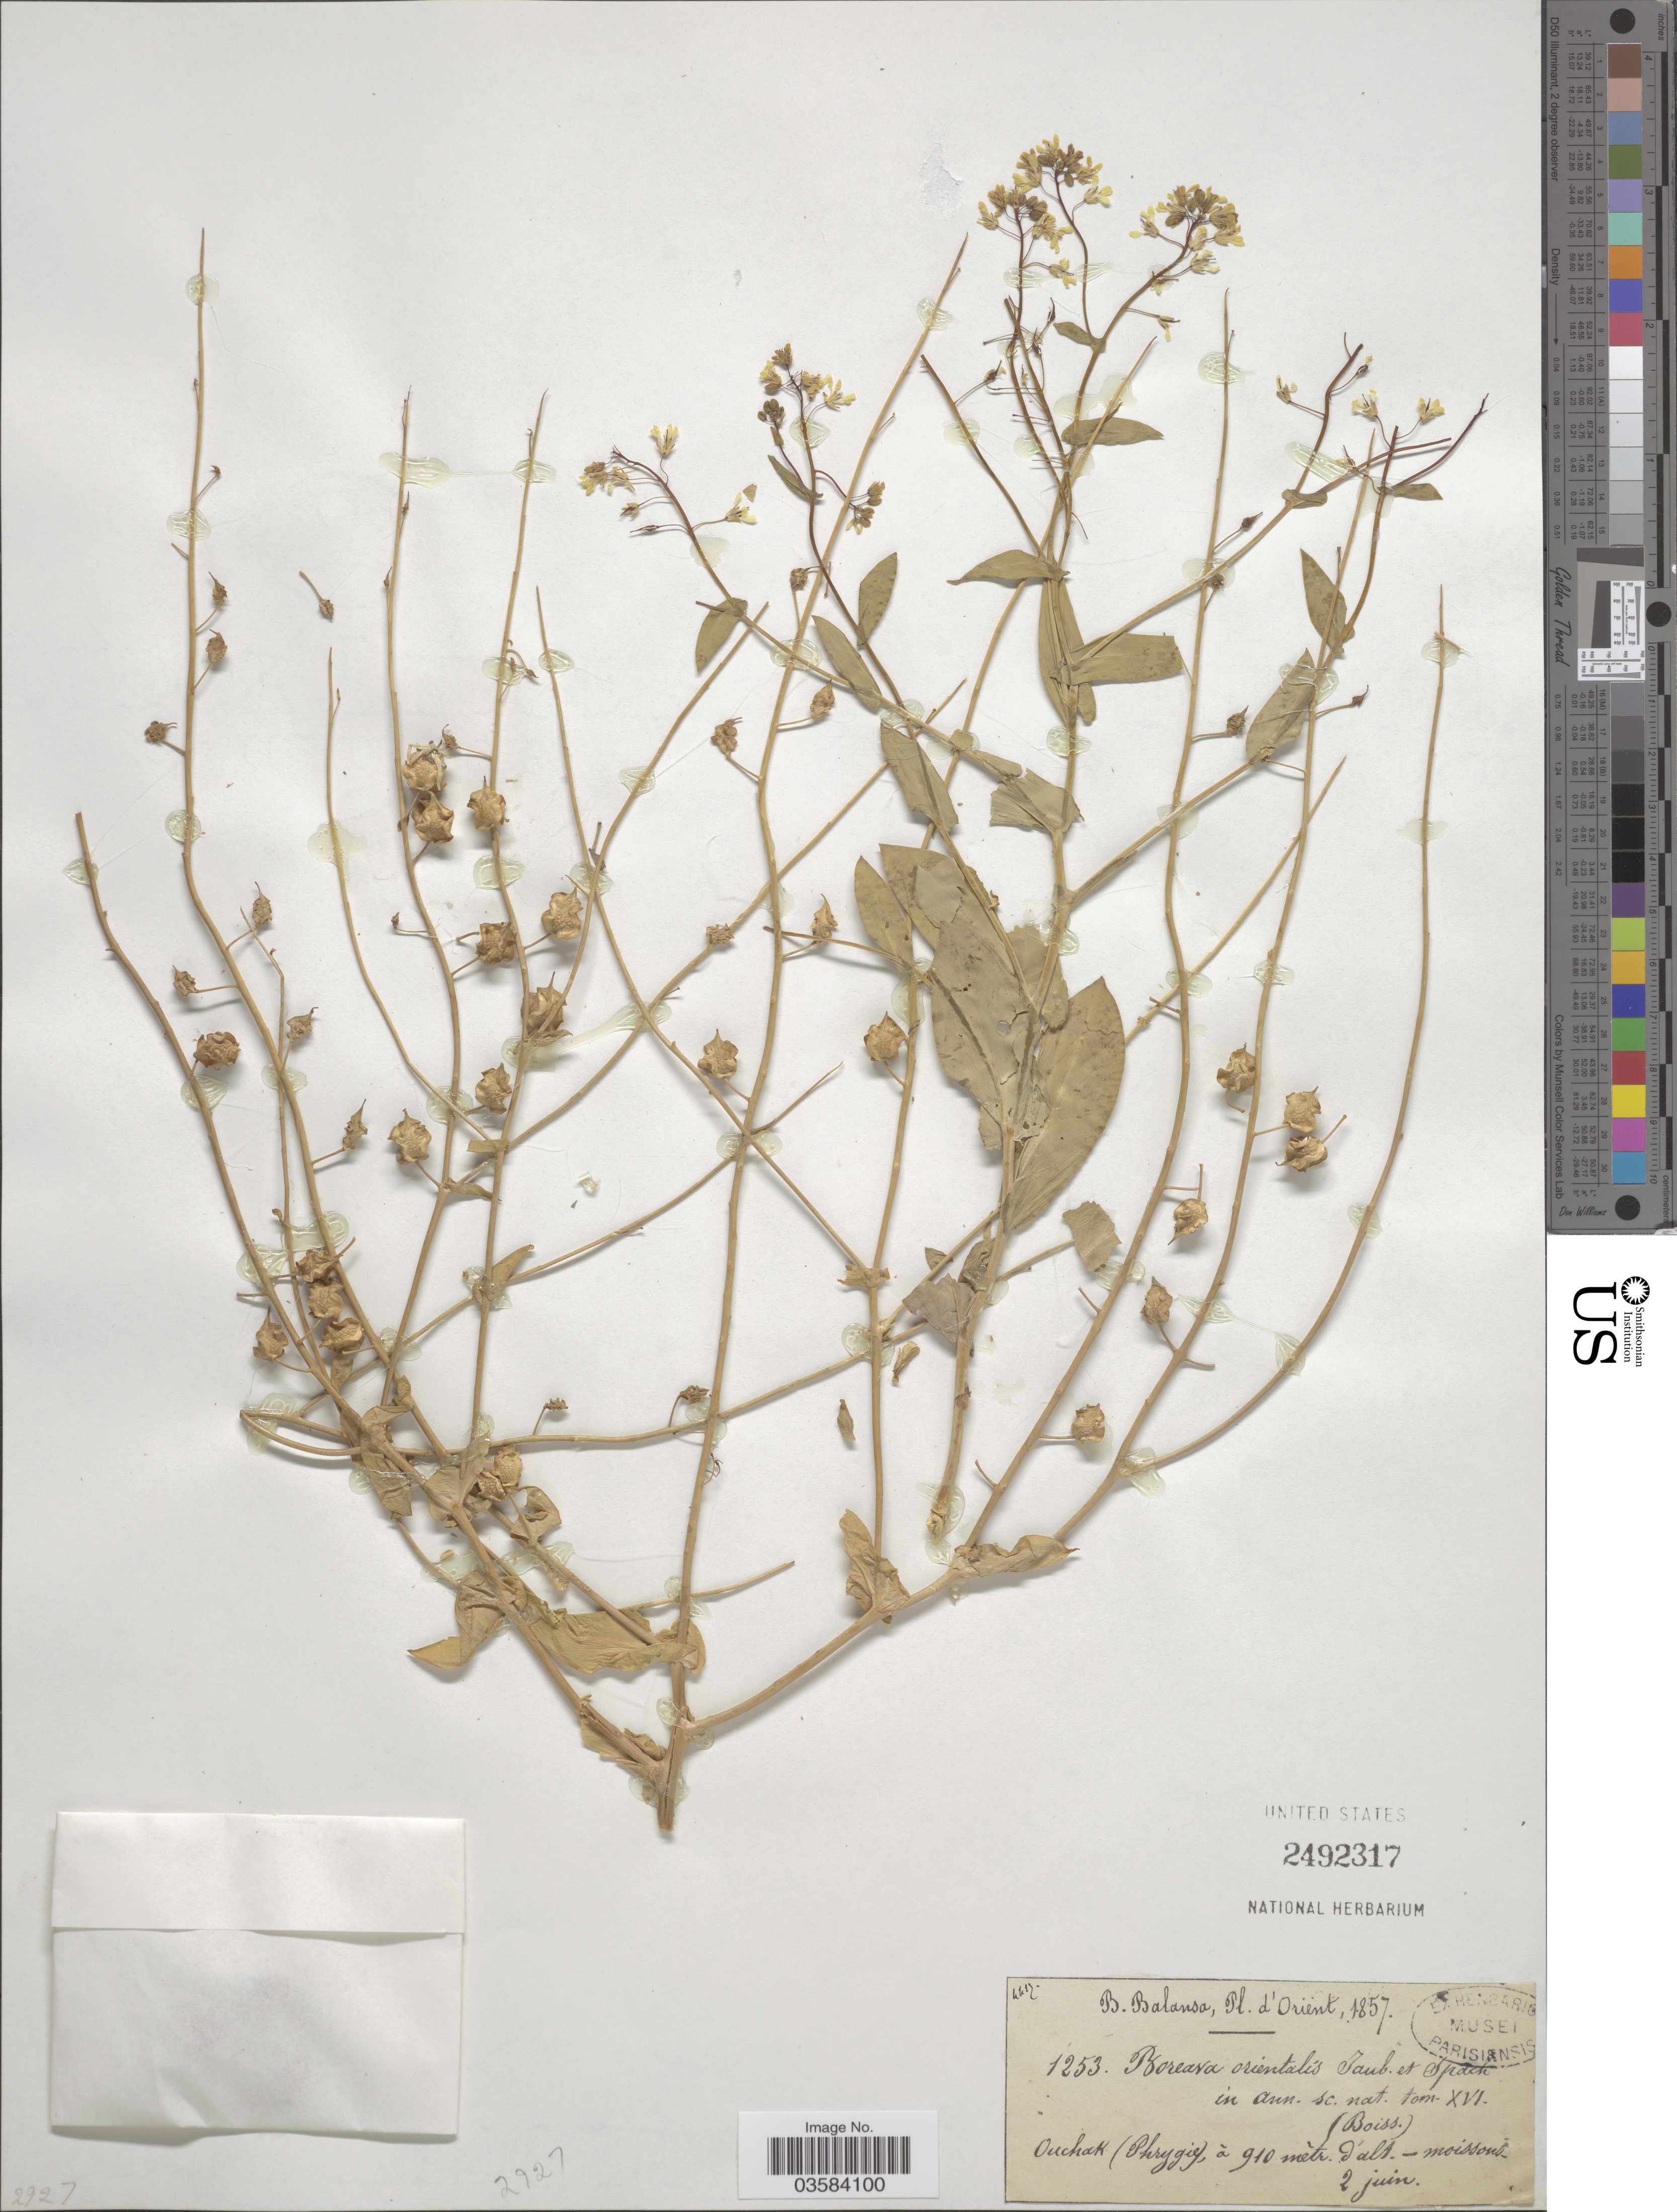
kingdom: Plantae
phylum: Tracheophyta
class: Magnoliopsida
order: Brassicales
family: Brassicaceae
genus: Boreava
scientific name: Boreava orientalis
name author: Jaub. & Spach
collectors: B. Balansa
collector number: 1253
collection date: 1857-06-02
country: Turkey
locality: D'Orient. Ouchock (Phrygia).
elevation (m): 910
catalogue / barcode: US 2492317